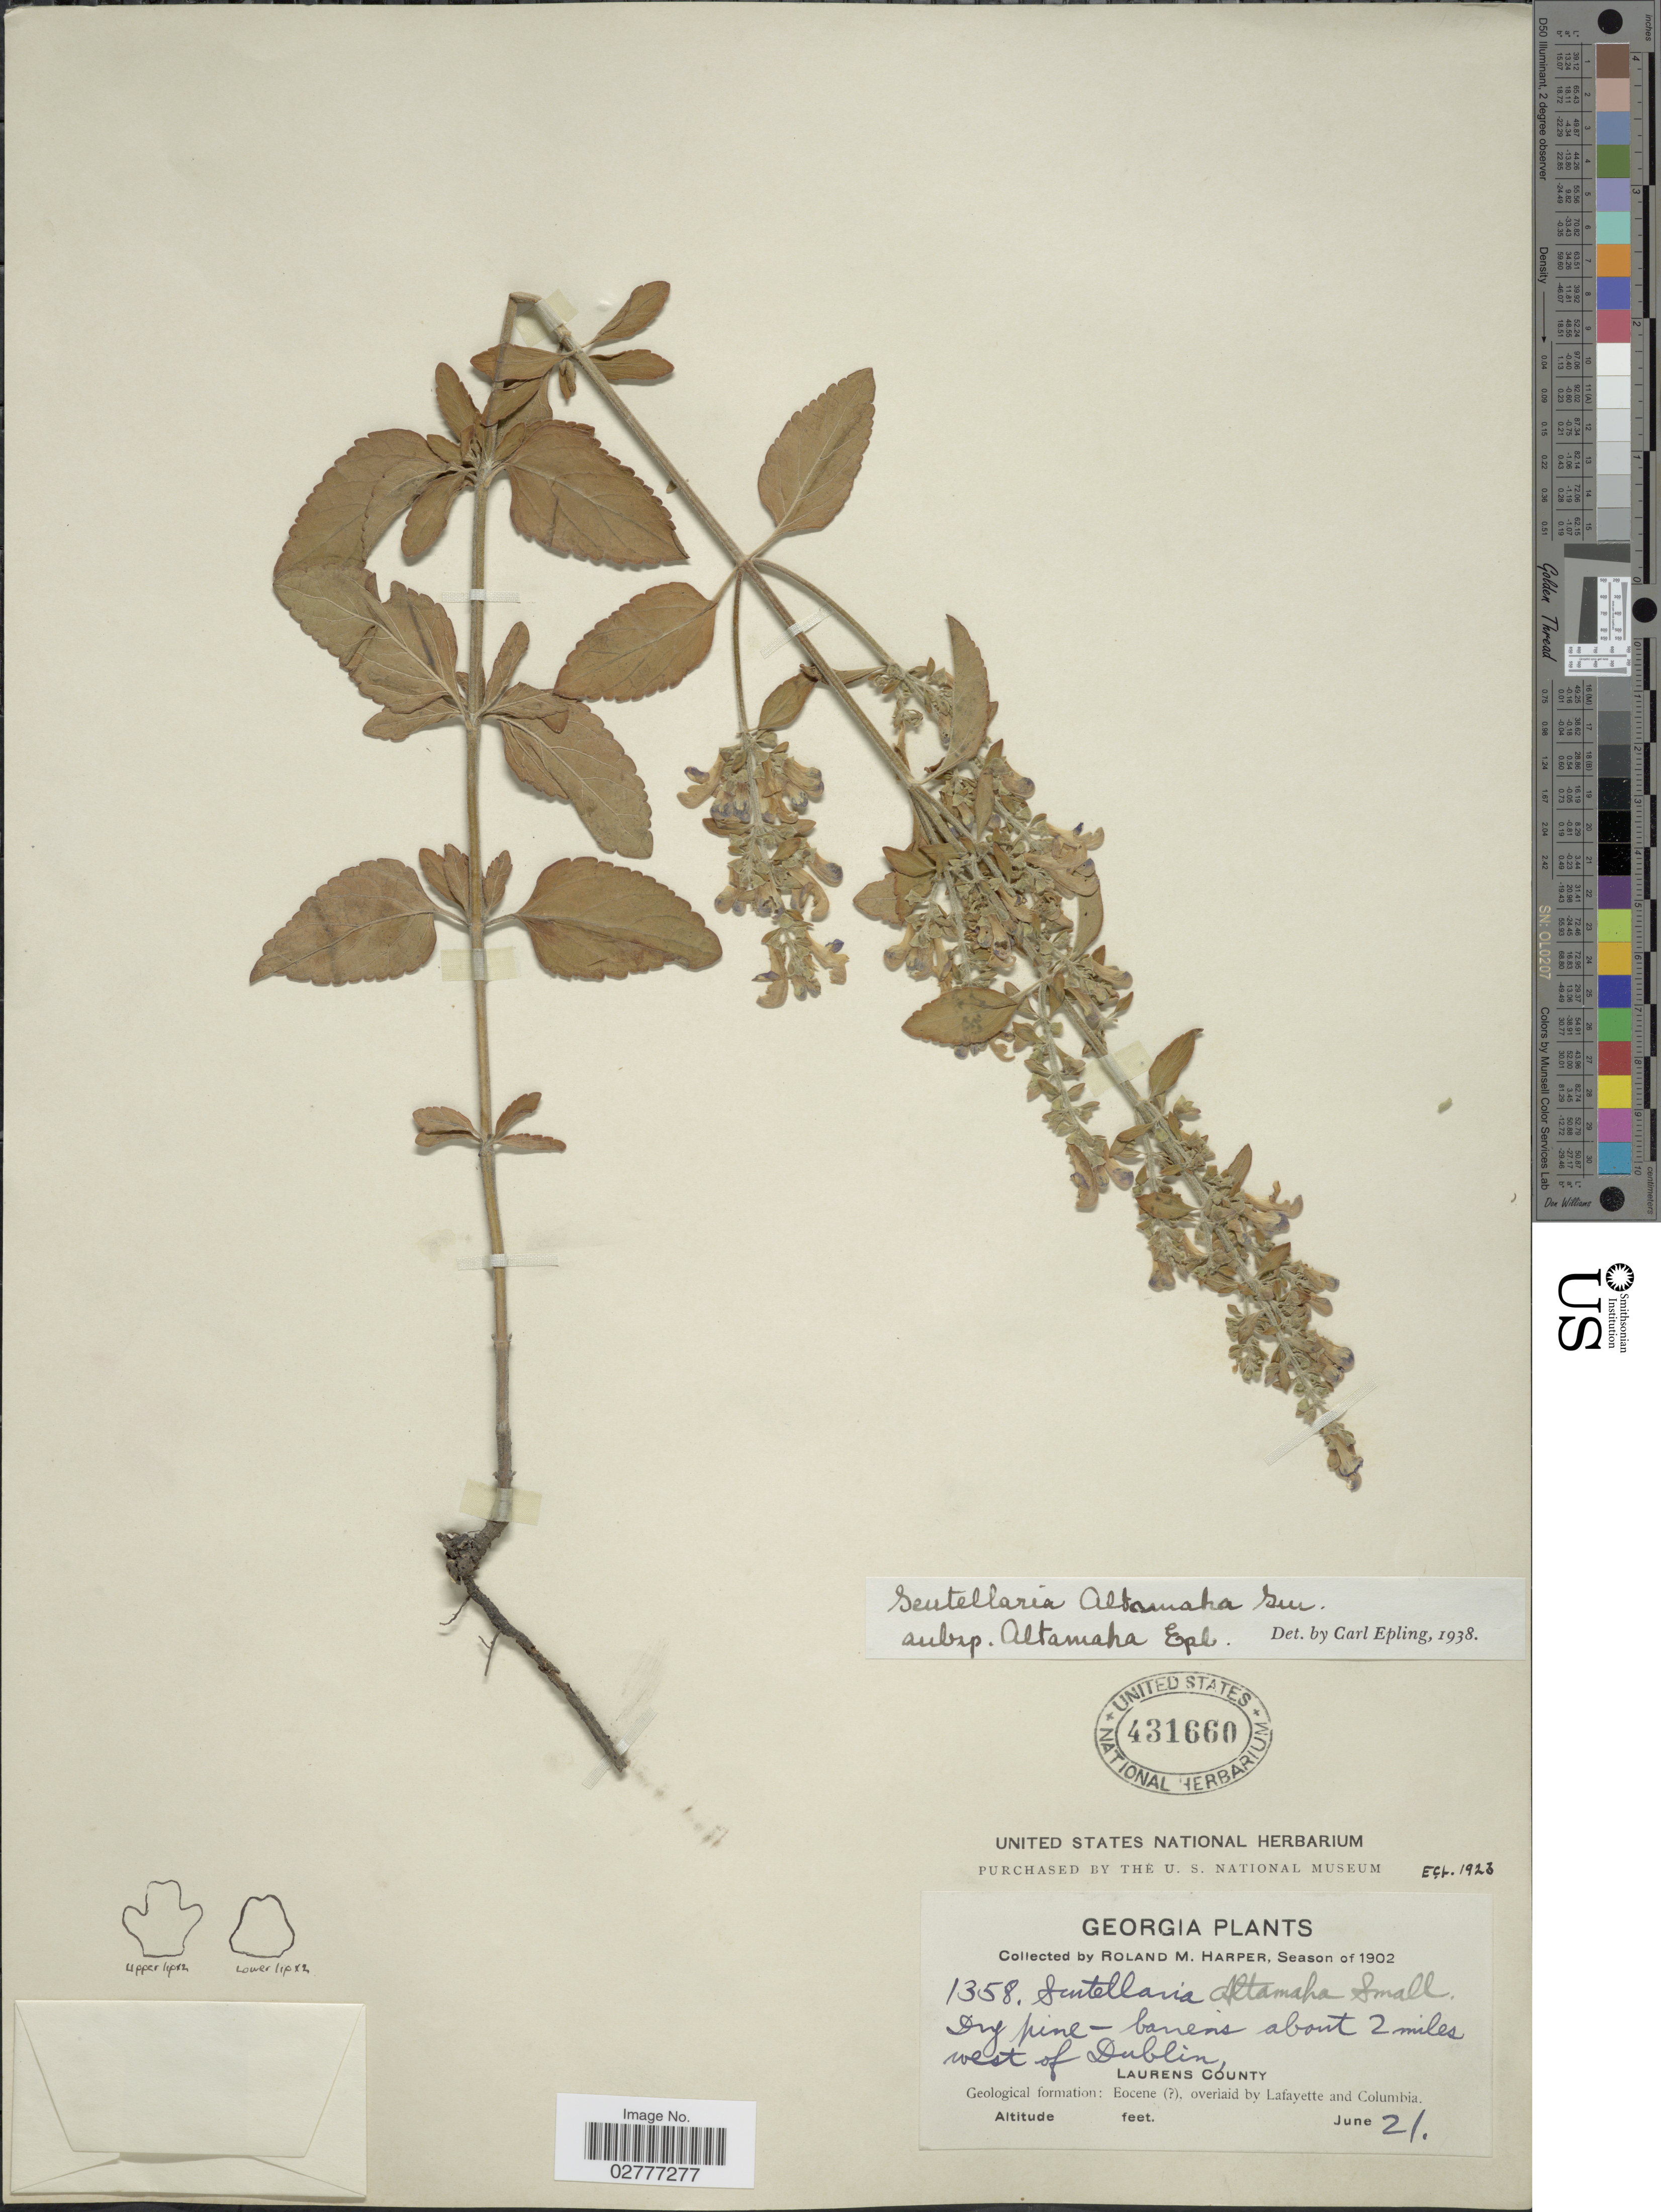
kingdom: Plantae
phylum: Tracheophyta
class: Magnoliopsida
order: Lamiales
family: Lamiaceae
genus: Scutellaria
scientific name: Scutellaria altamaha subsp. australis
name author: Epling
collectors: R. M. Harper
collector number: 1358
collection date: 1902-06-21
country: United States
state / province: Georgia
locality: Barrens about 2 miles west of Dublin, Laurens County. Geological formation: Eocene ( [unsure placement]), overlaid by Lafayette and Columbia.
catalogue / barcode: US 431660